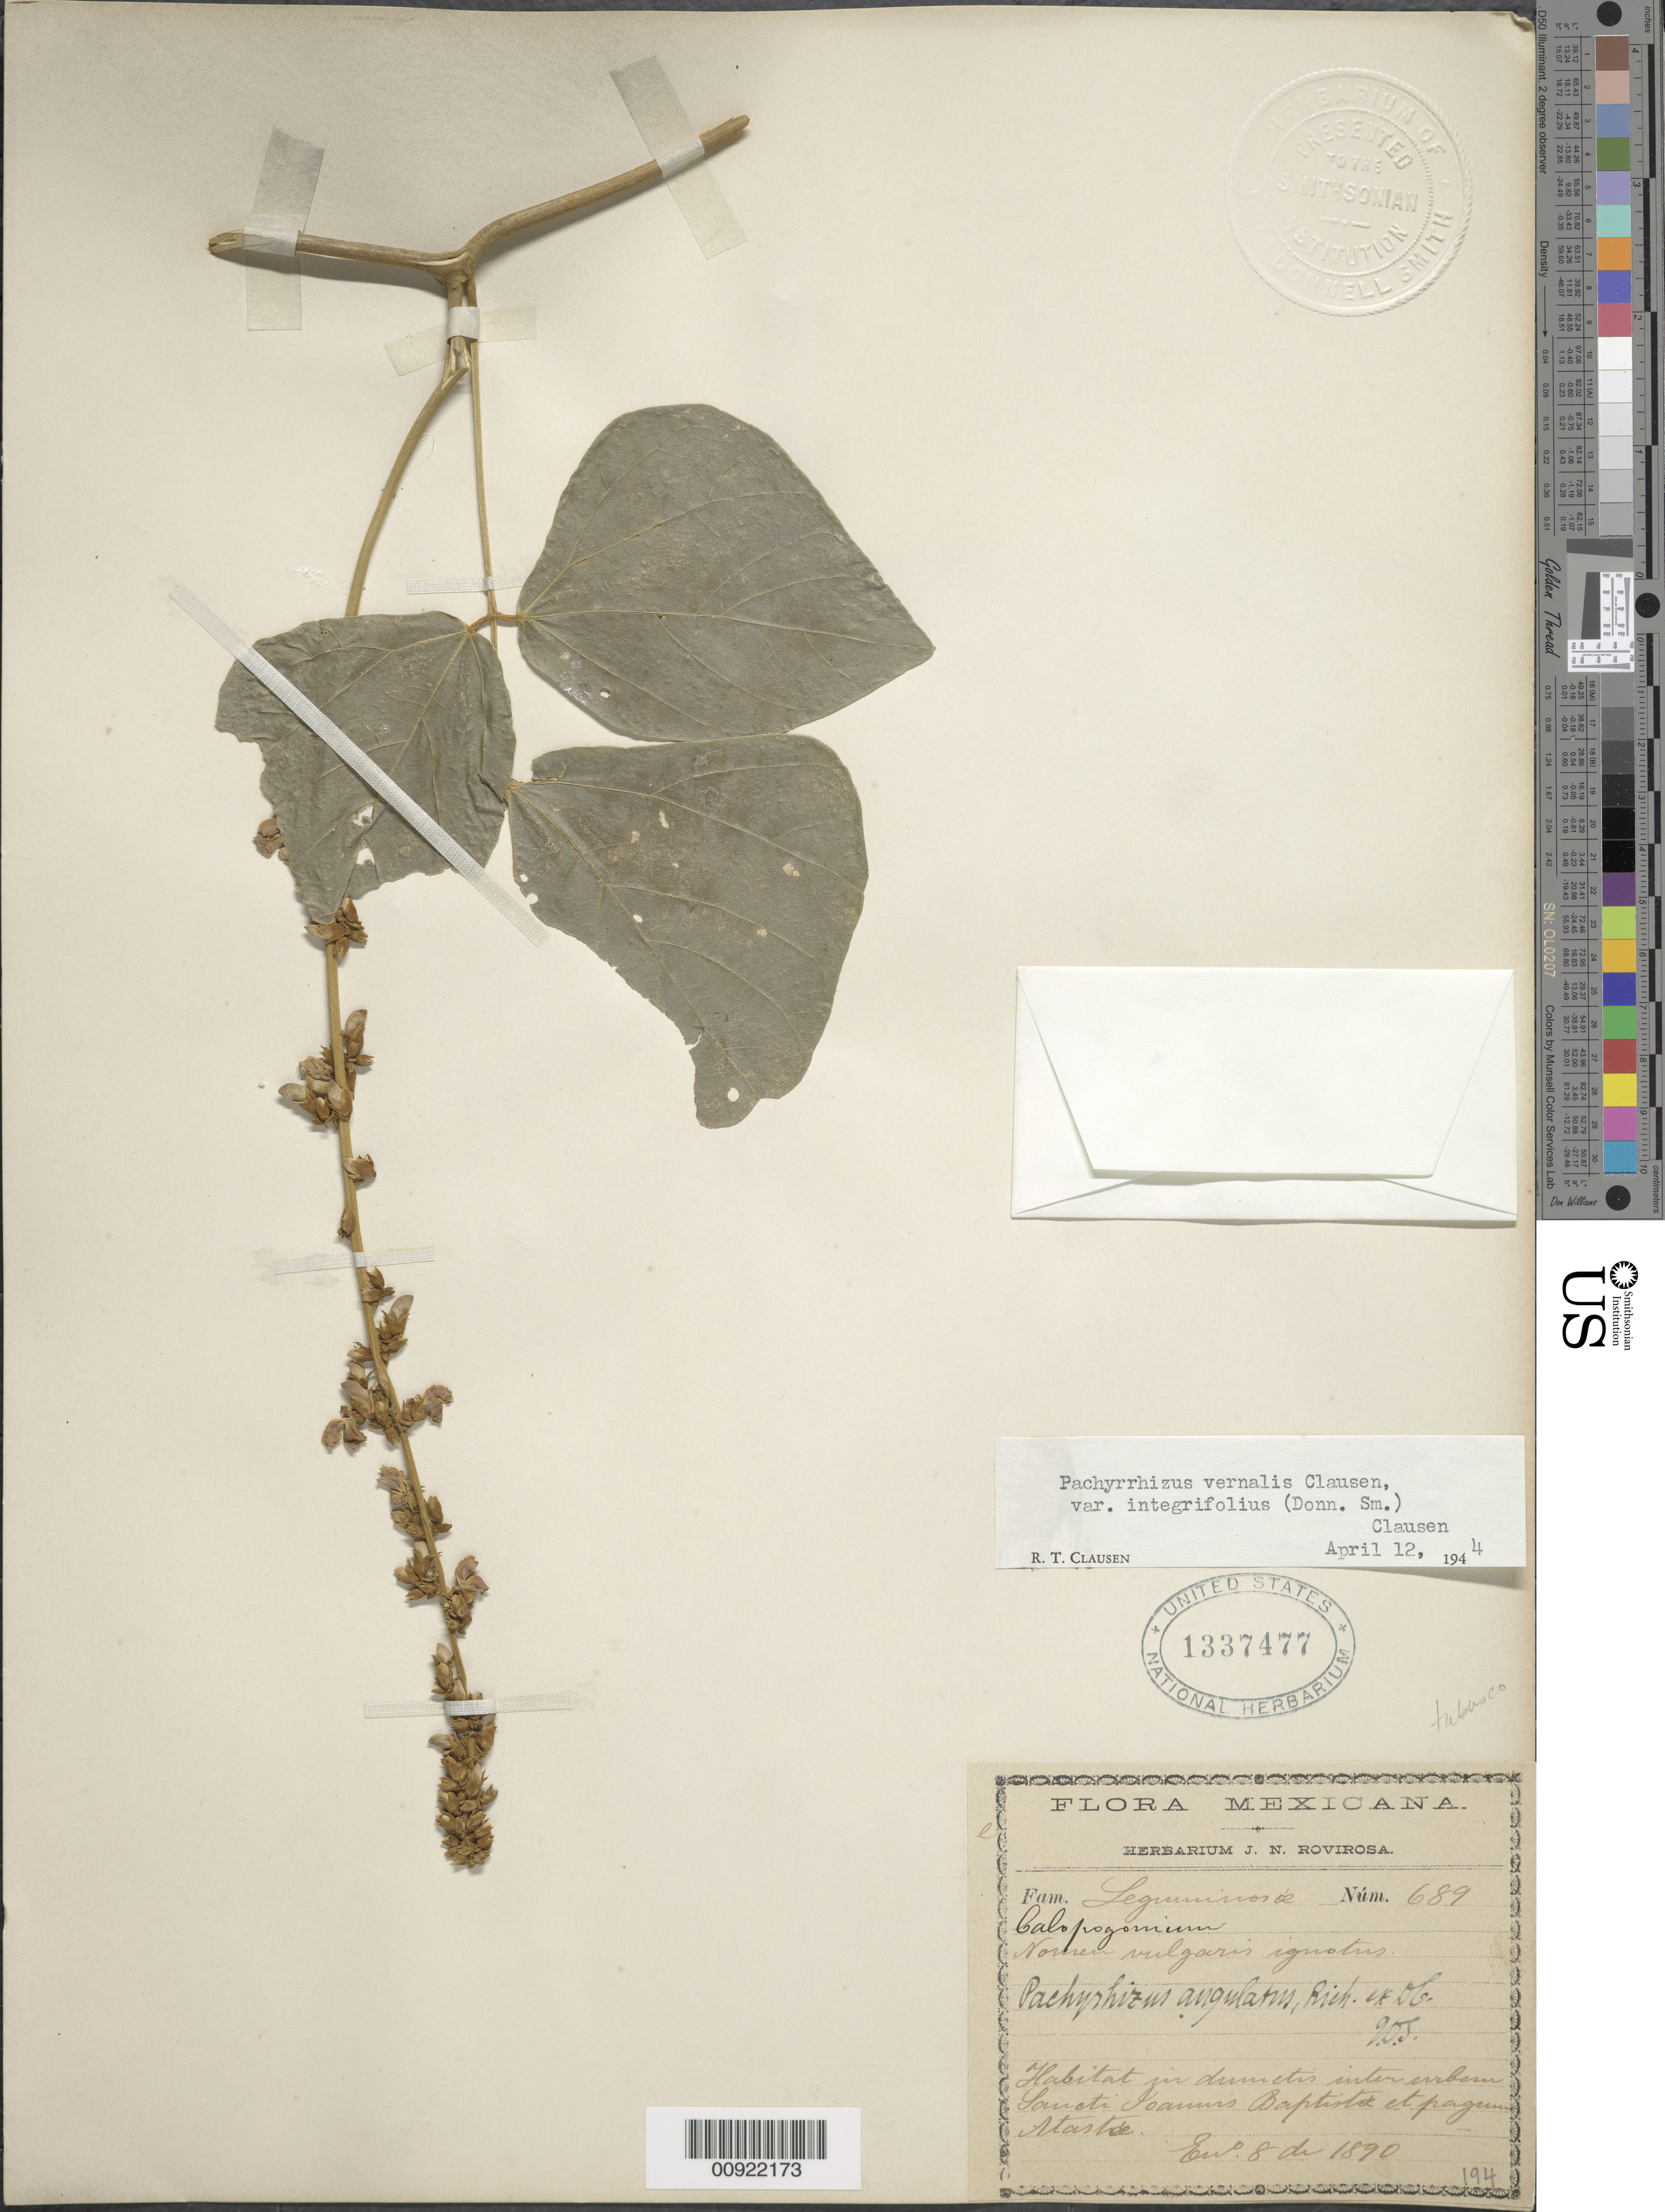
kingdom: Plantae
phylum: Tracheophyta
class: Magnoliopsida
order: Fabales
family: Fabaceae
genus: Pachyrhizus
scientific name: Pachyrhizus vernalis var. integrifolius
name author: (Donn. Sm.) R.T. Clausen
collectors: J. N. Rovirosa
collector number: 689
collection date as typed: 08 Jan 1890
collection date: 1890-01-08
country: Mexico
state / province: Tabasco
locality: Inter urbem Sacti Joannis Baptista et pagum Atasta.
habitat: In dumetis.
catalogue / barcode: US 1337477